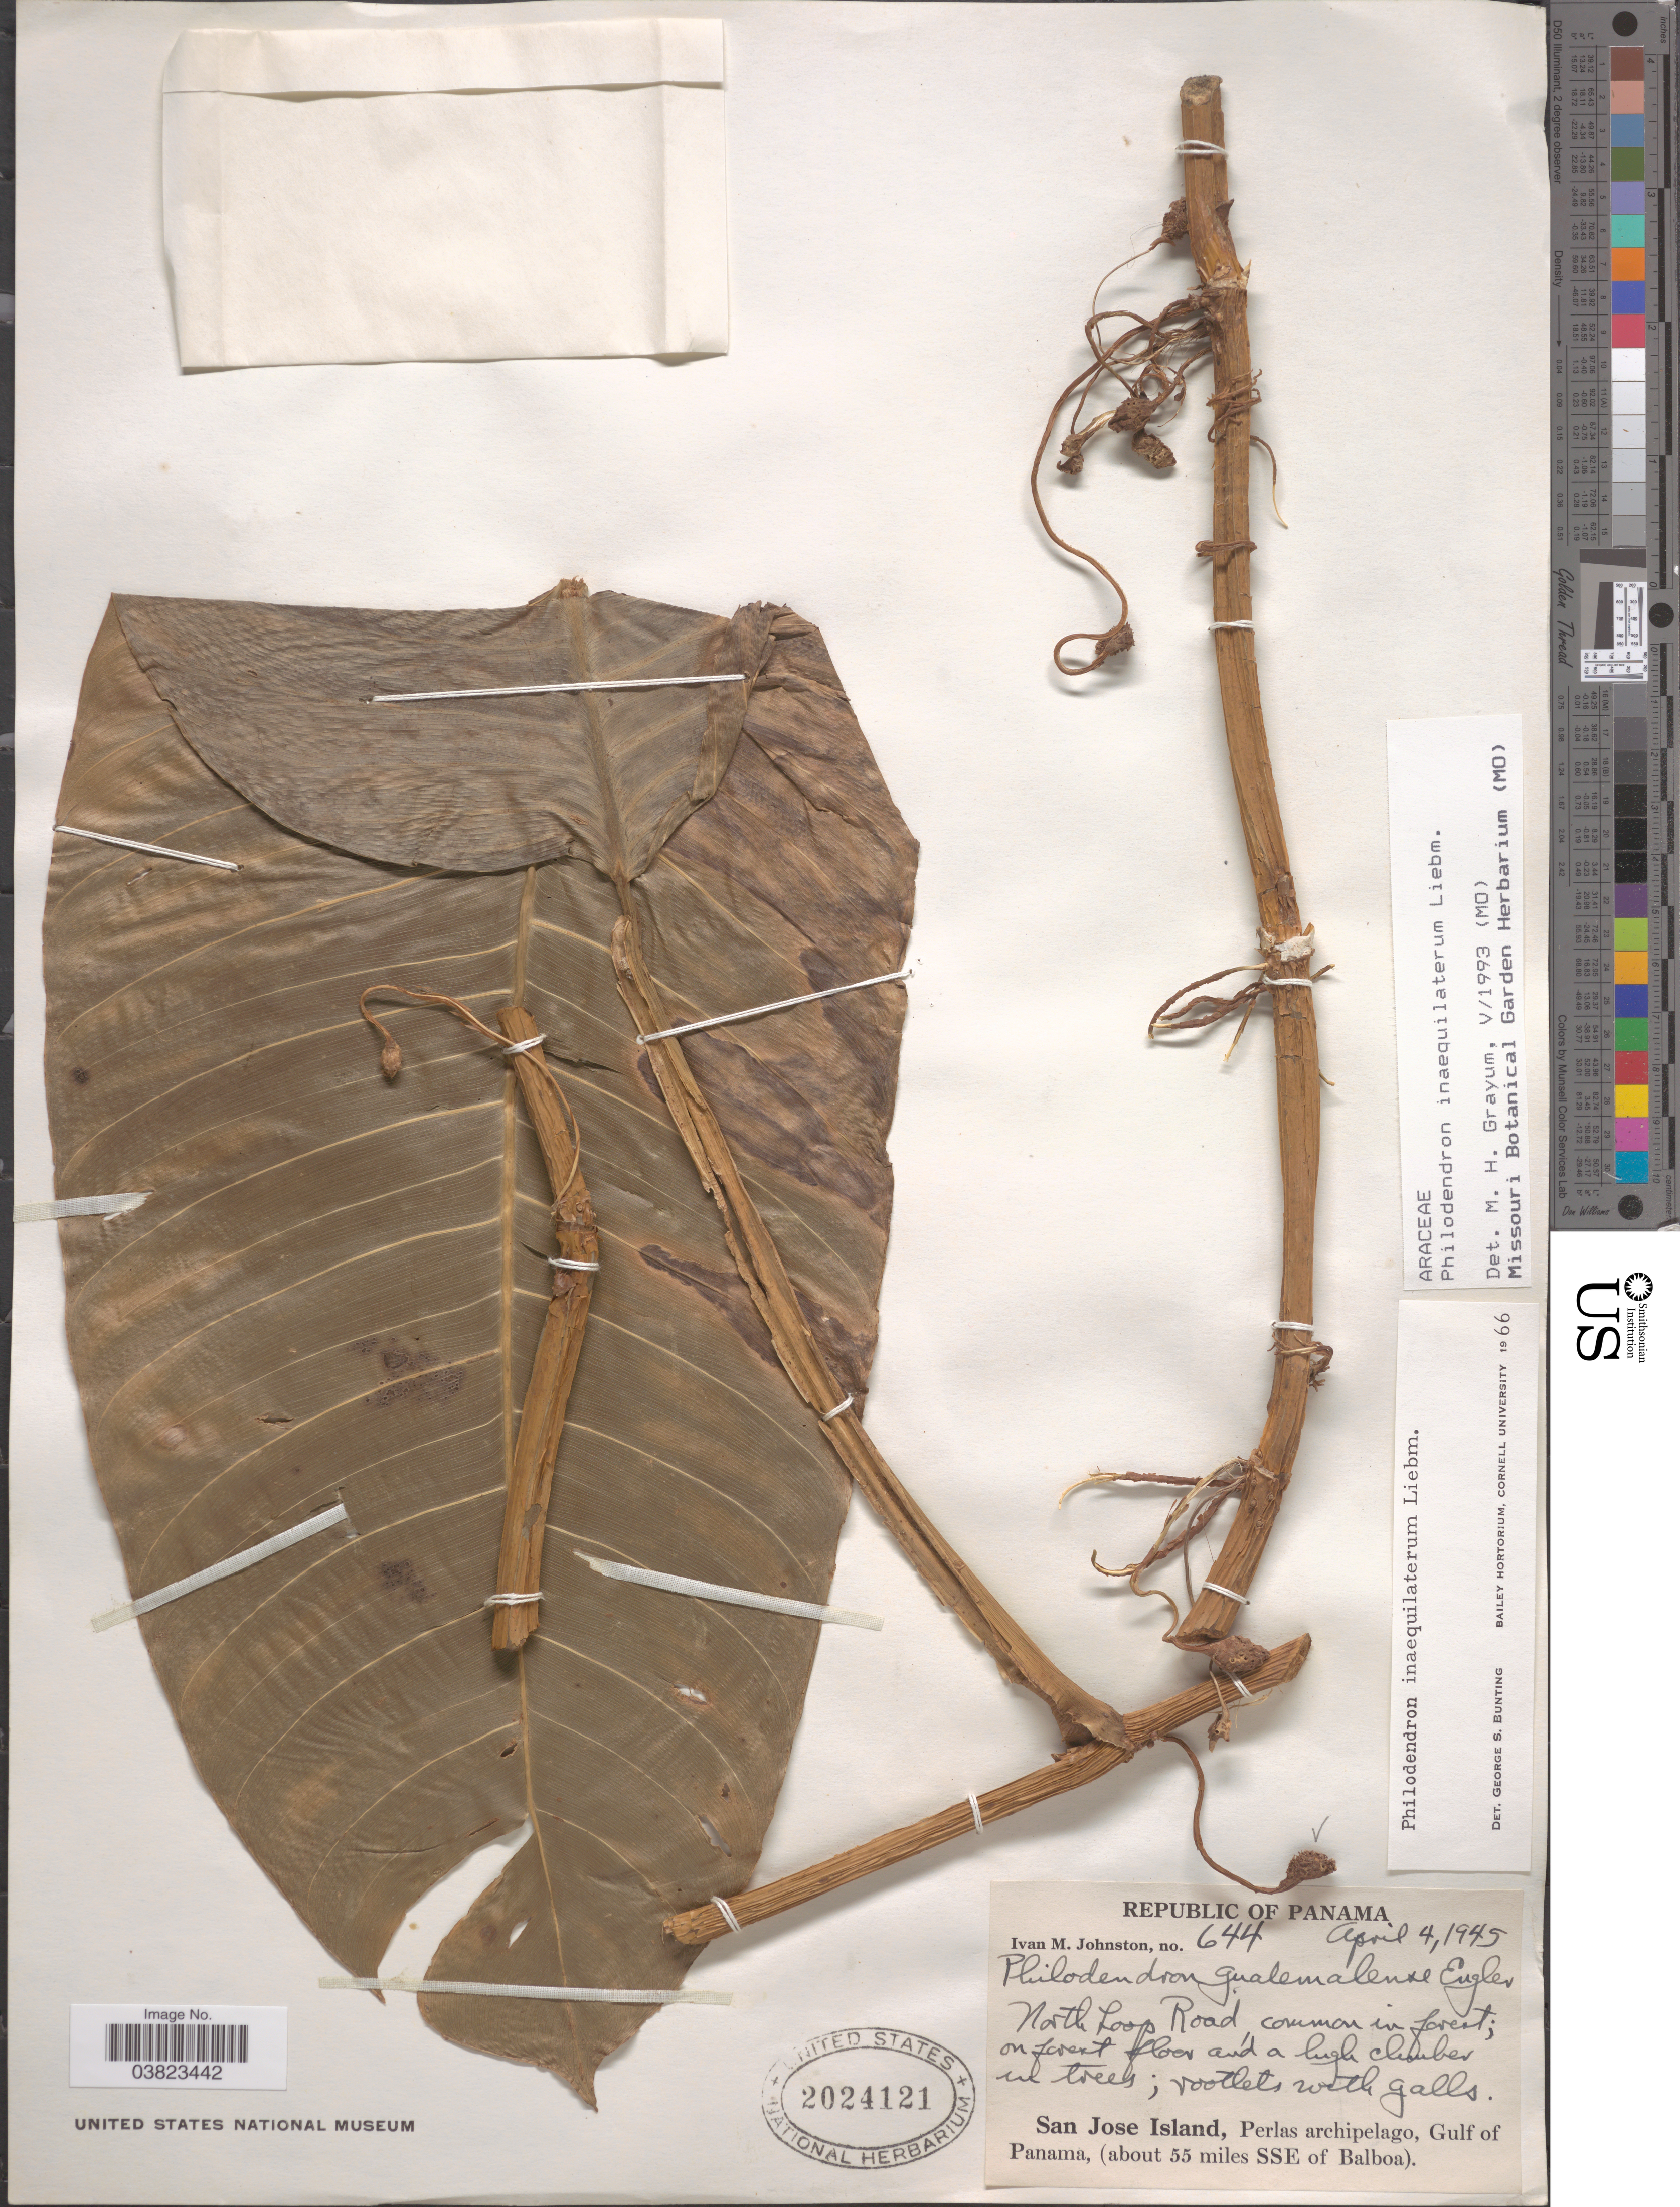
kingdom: Plantae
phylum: Tracheophyta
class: Liliopsida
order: Alismatales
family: Araceae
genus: Philodendron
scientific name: Philodendron inaequilaterum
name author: Liebm.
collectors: I.M. Johnston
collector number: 644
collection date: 1945-04-04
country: Panama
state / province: Panamá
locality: San Jose Island, Perlas archipelago, Gulf of Panama, (about 55 miles SSE of Balboa).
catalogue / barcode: US 2024121